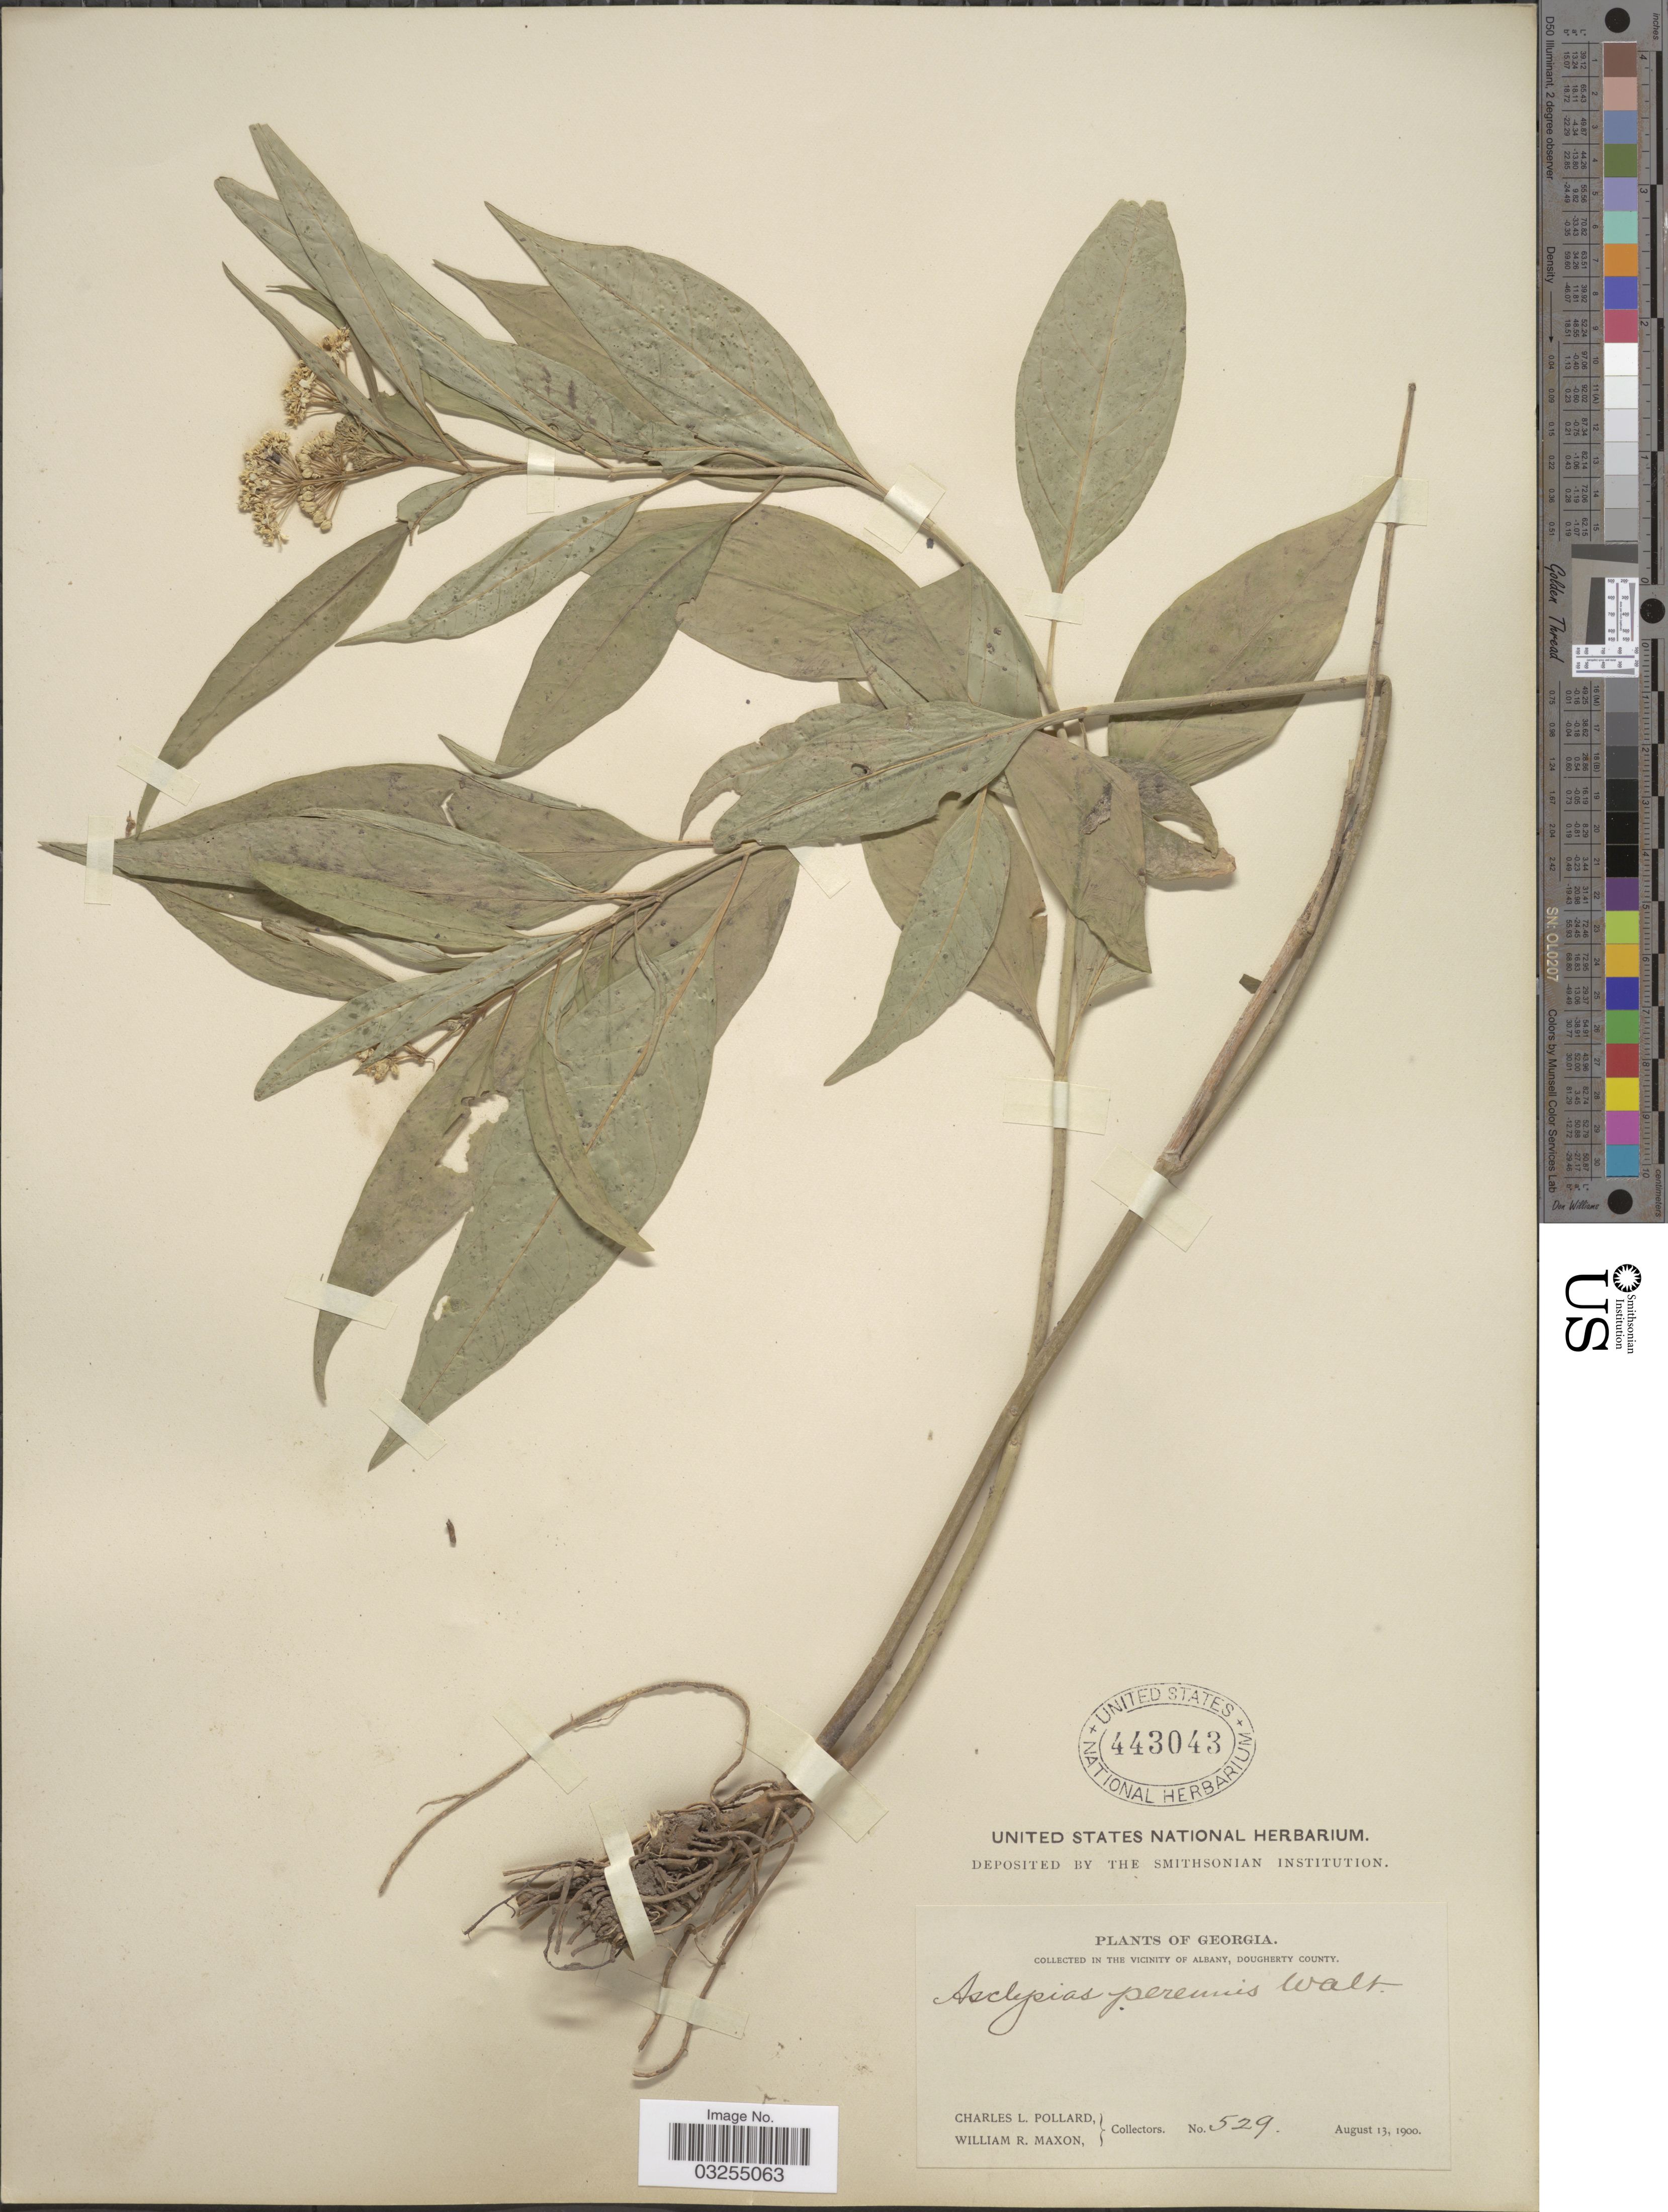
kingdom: Plantae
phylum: Tracheophyta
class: Magnoliopsida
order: Gentianales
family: Apocynaceae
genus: Asclepias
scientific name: Asclepias perennis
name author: Walter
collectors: C. L. Pollard & W. R. Maxon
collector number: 529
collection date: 1900-08-13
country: United States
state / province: Georgia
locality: In the Vicinity of Albany, Dougherty County.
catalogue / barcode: US 443043